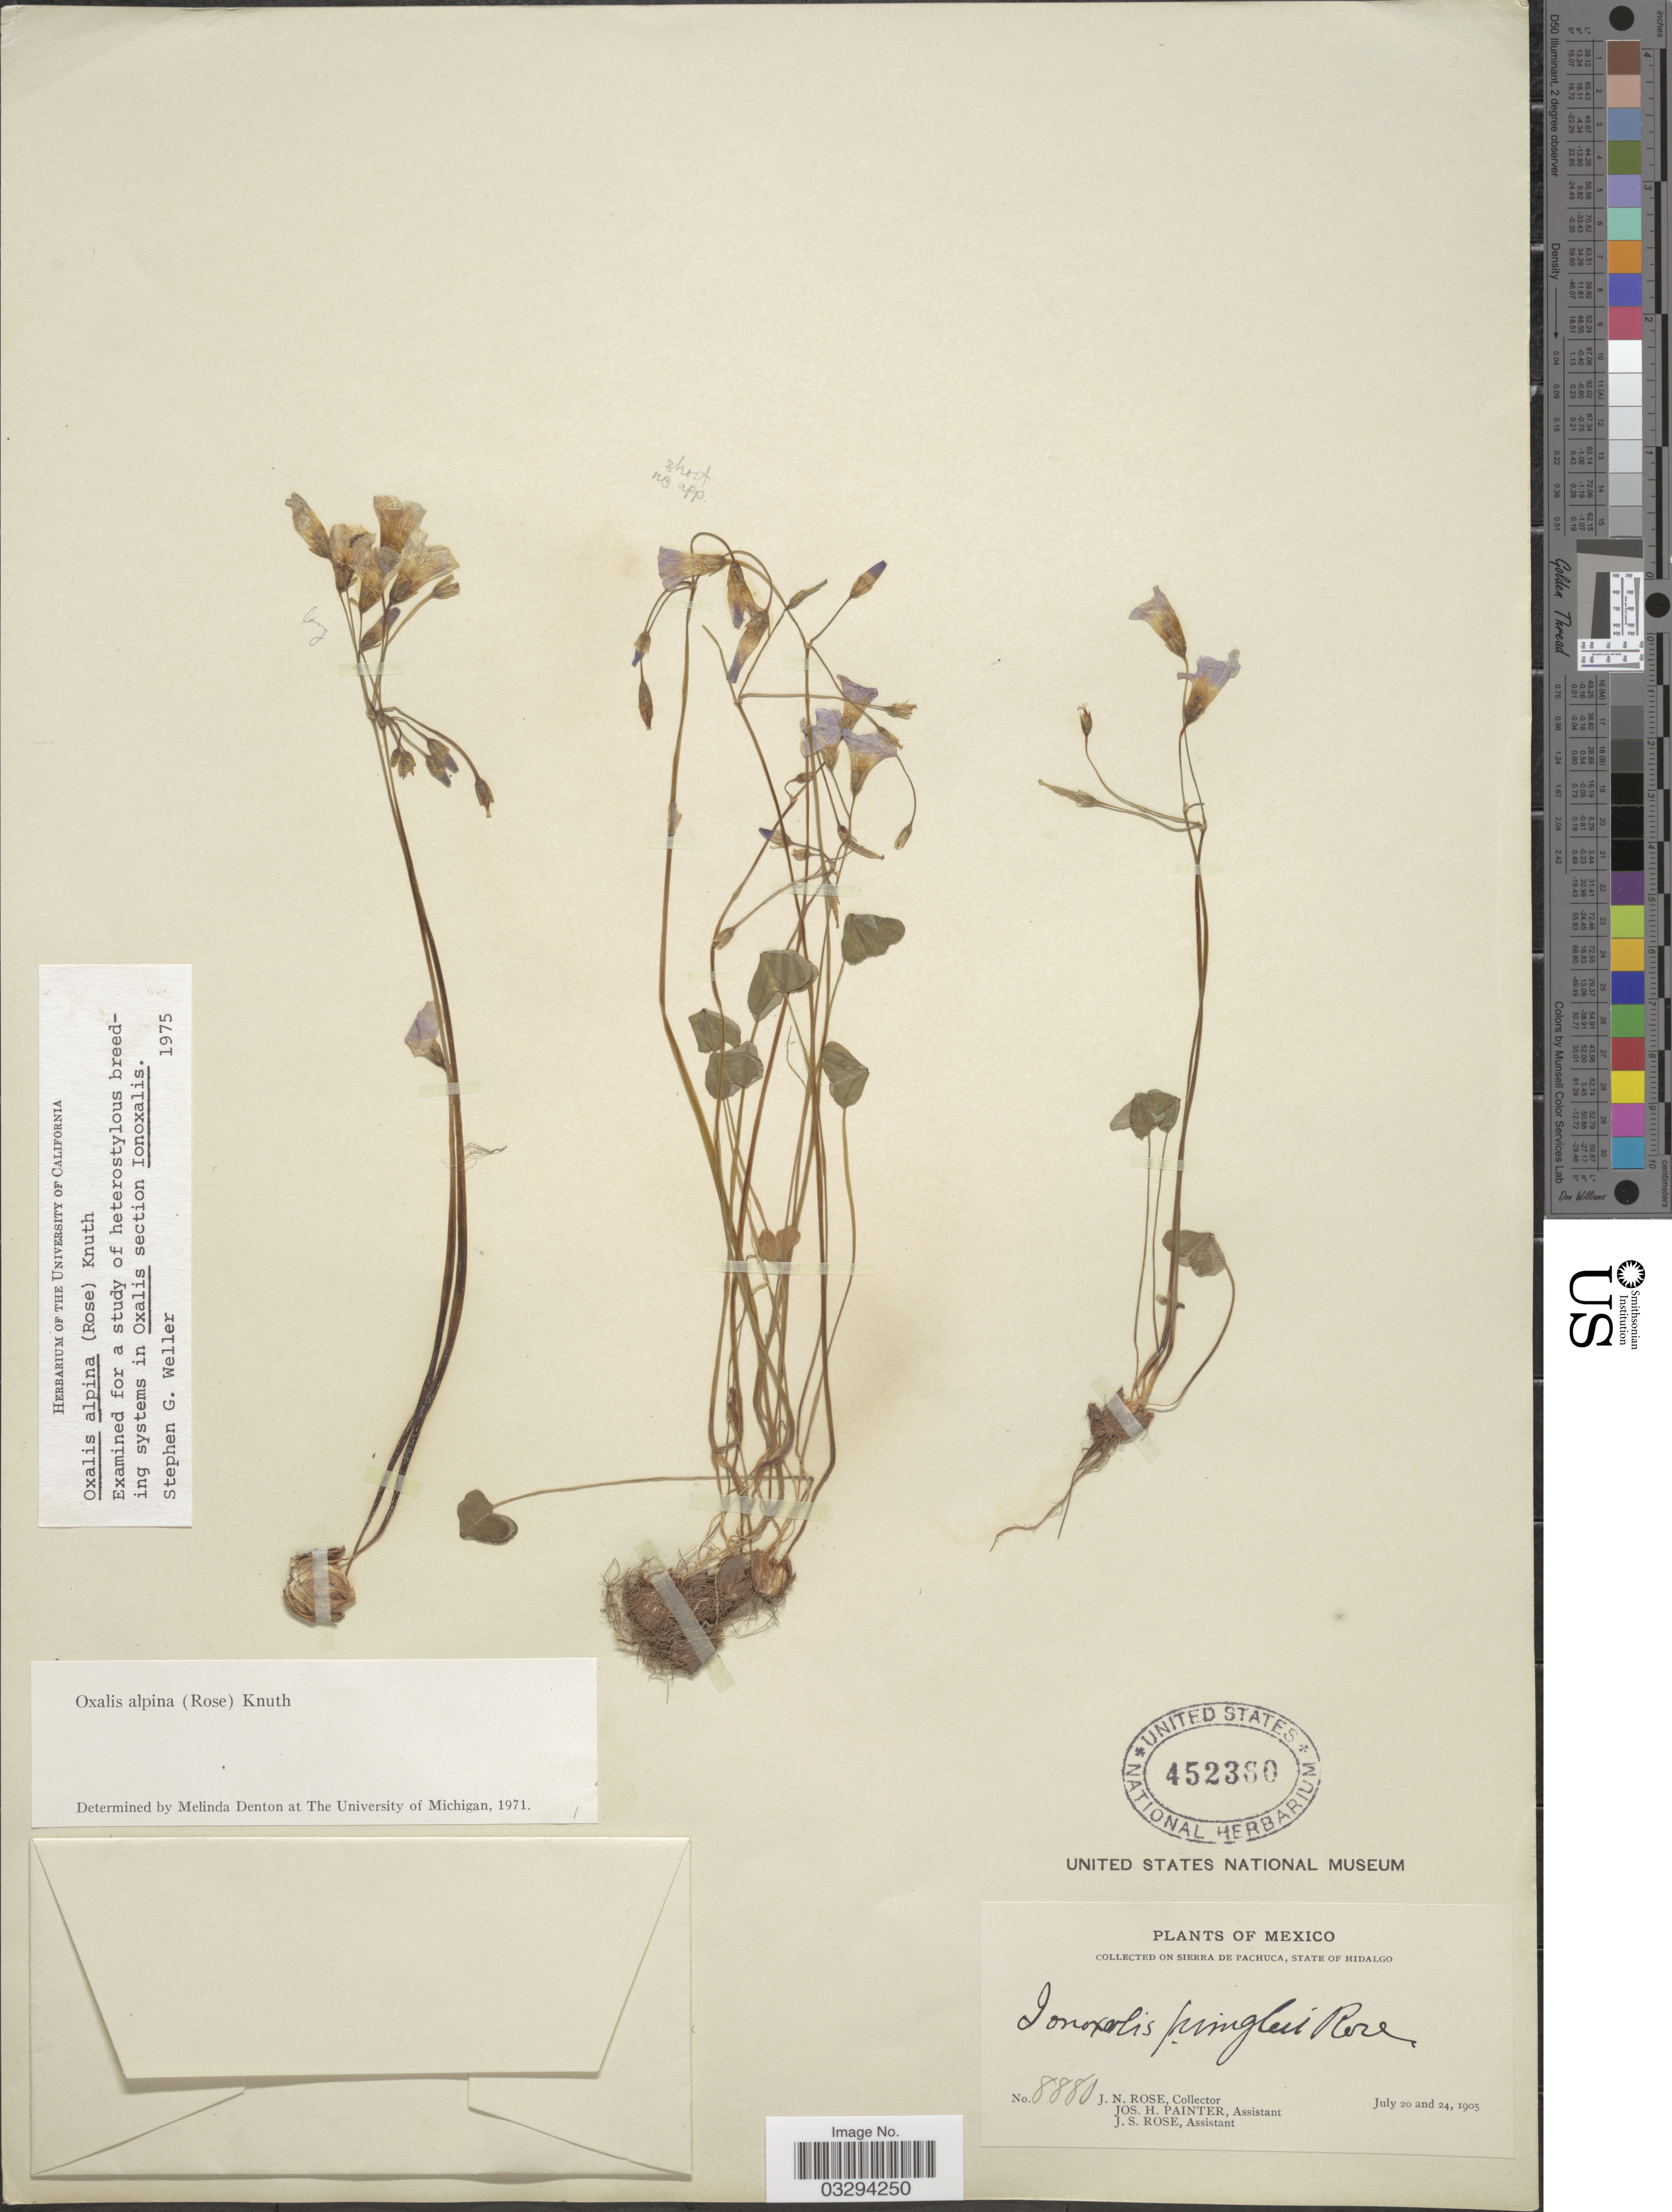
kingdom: Plantae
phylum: Tracheophyta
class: Magnoliopsida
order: Oxalidales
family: Oxalidaceae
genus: Oxalis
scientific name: Oxalis alpina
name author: (Rose) R. Knuth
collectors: J. N. Rose, J. H. Painter & J. S. Rose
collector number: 8880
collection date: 1905-07-20/1905-07-24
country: Mexico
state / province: Hidalgo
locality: On Sierra de Pachuca.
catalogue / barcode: US 452360